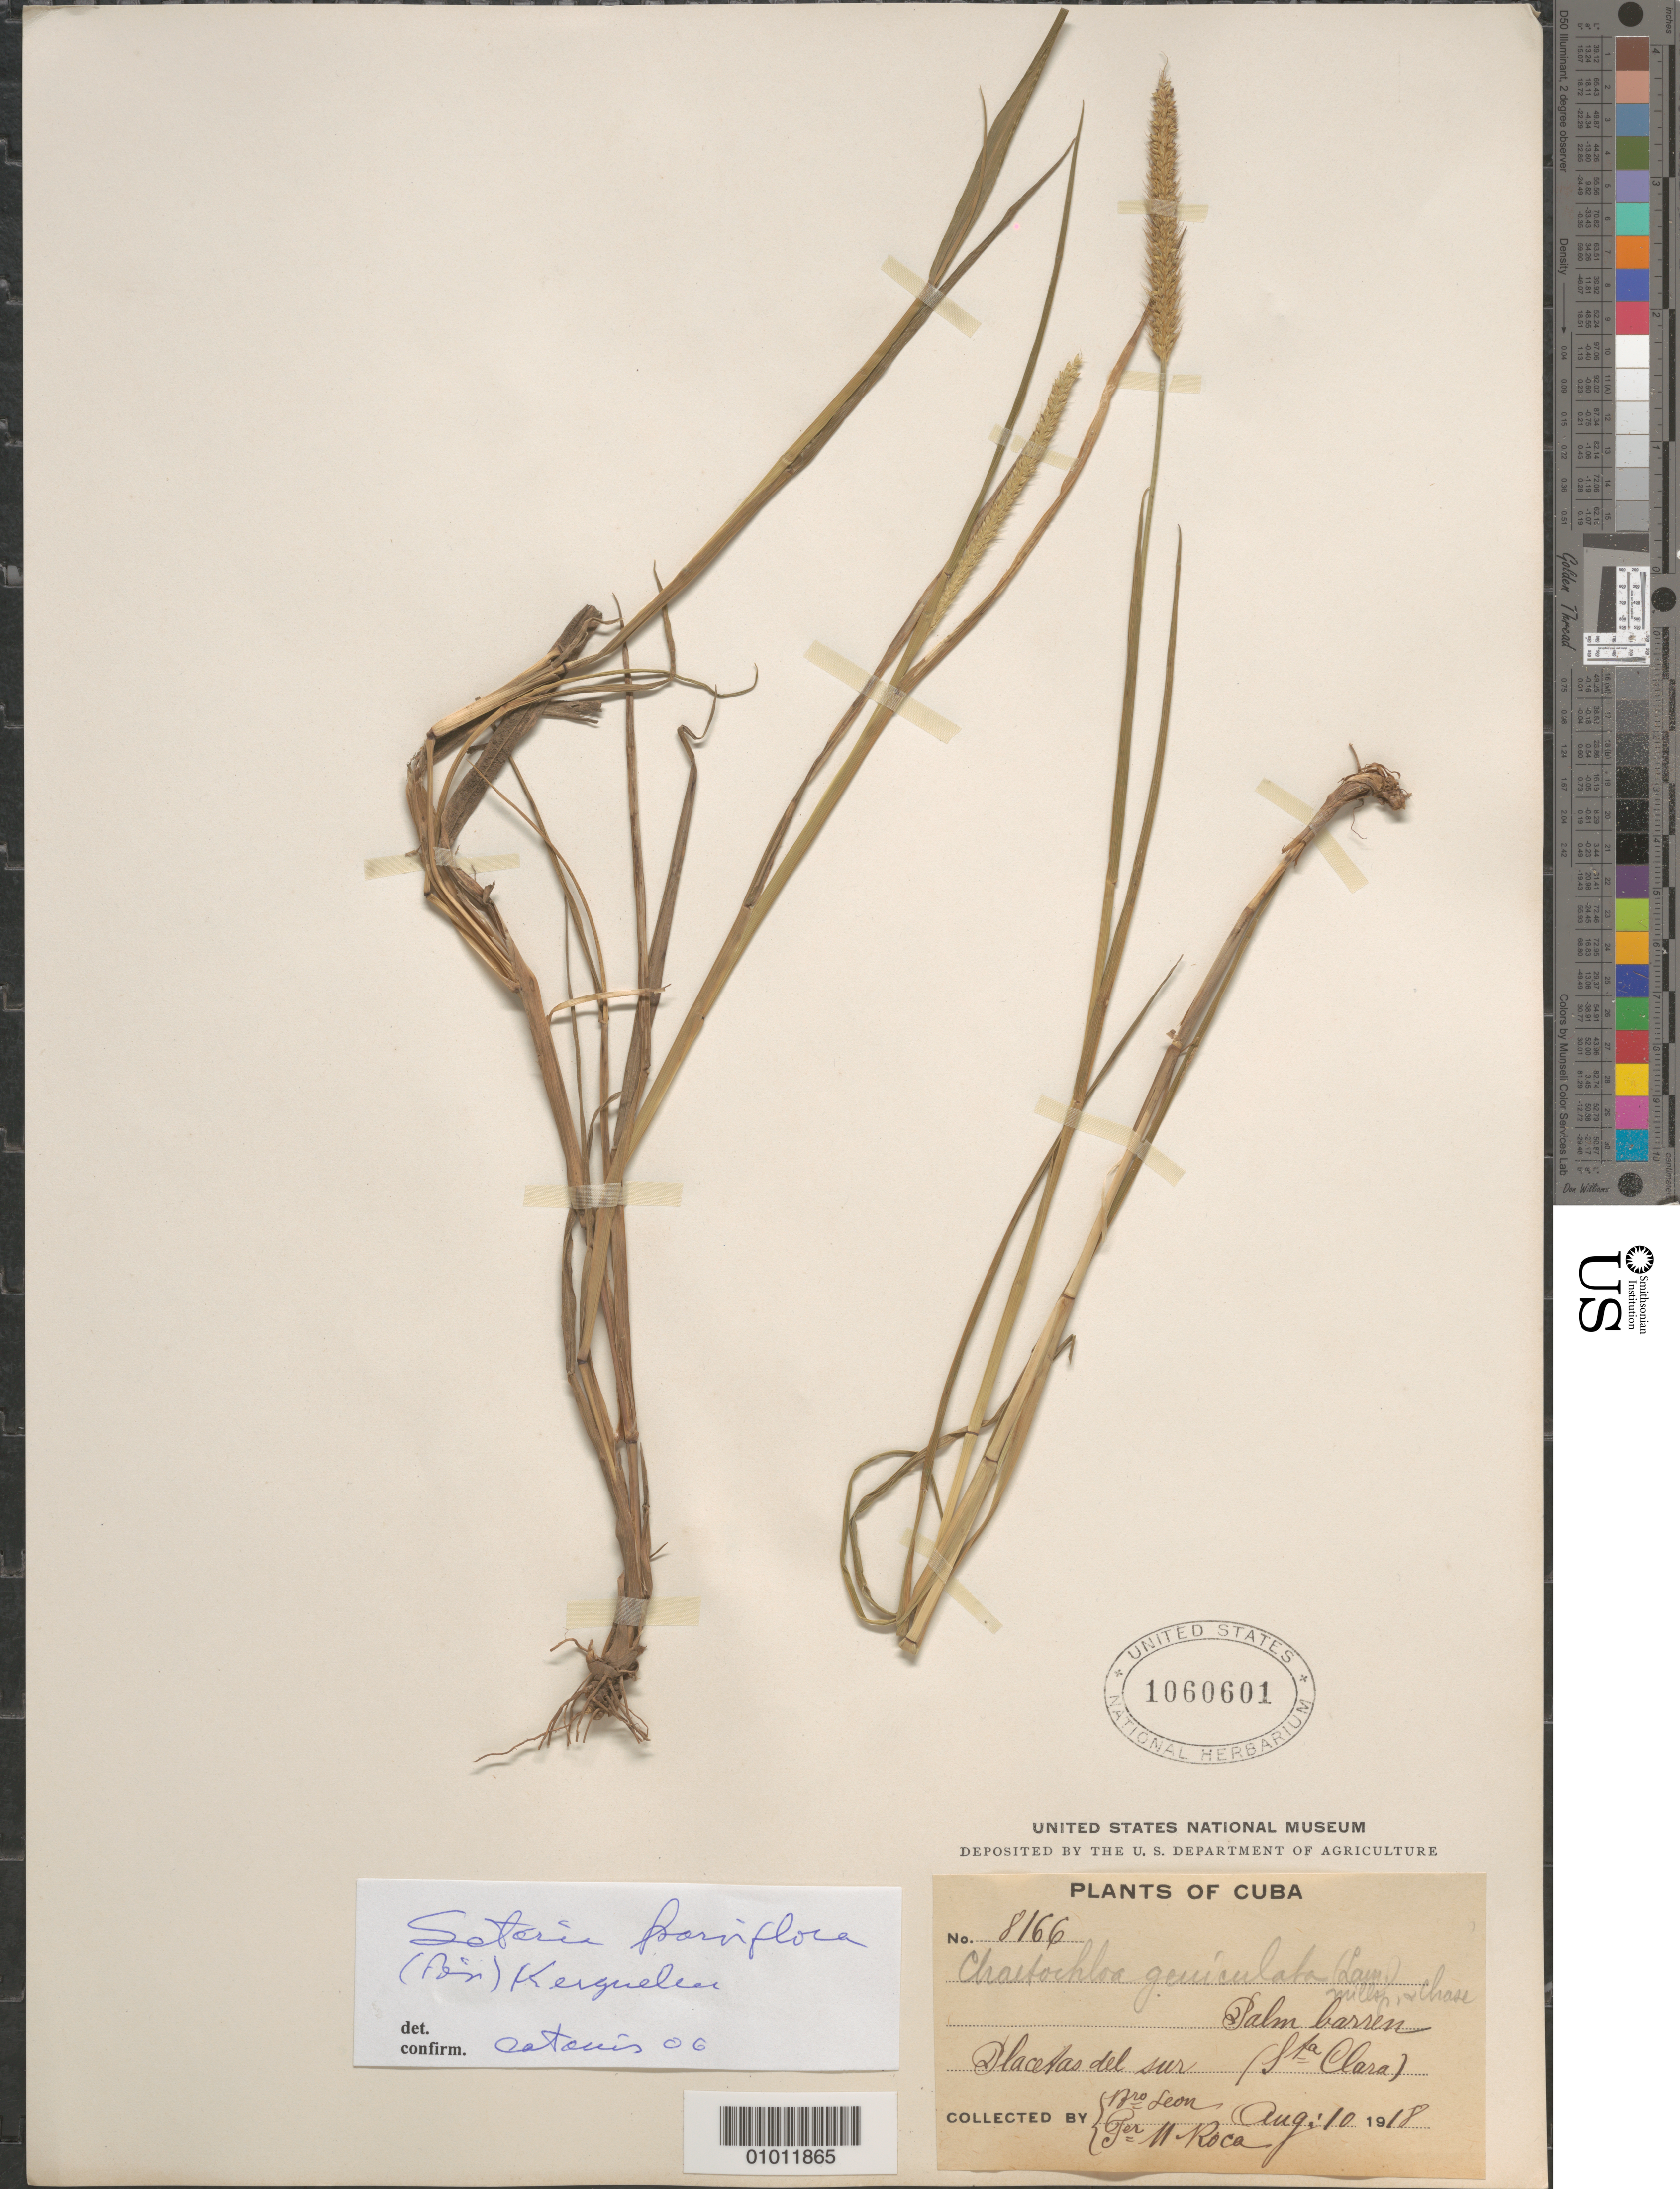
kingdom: Plantae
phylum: Tracheophyta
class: Liliopsida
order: Poales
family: Poaceae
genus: Setaria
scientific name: Setaria parviflora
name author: (Poir.) Kerguélen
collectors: Bro. León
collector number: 8166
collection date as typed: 10 Aug 1918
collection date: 1918-08-10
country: Cuba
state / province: Villa Clara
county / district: Santa Clara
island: Cuba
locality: Placetas del sur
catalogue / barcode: US 1060601